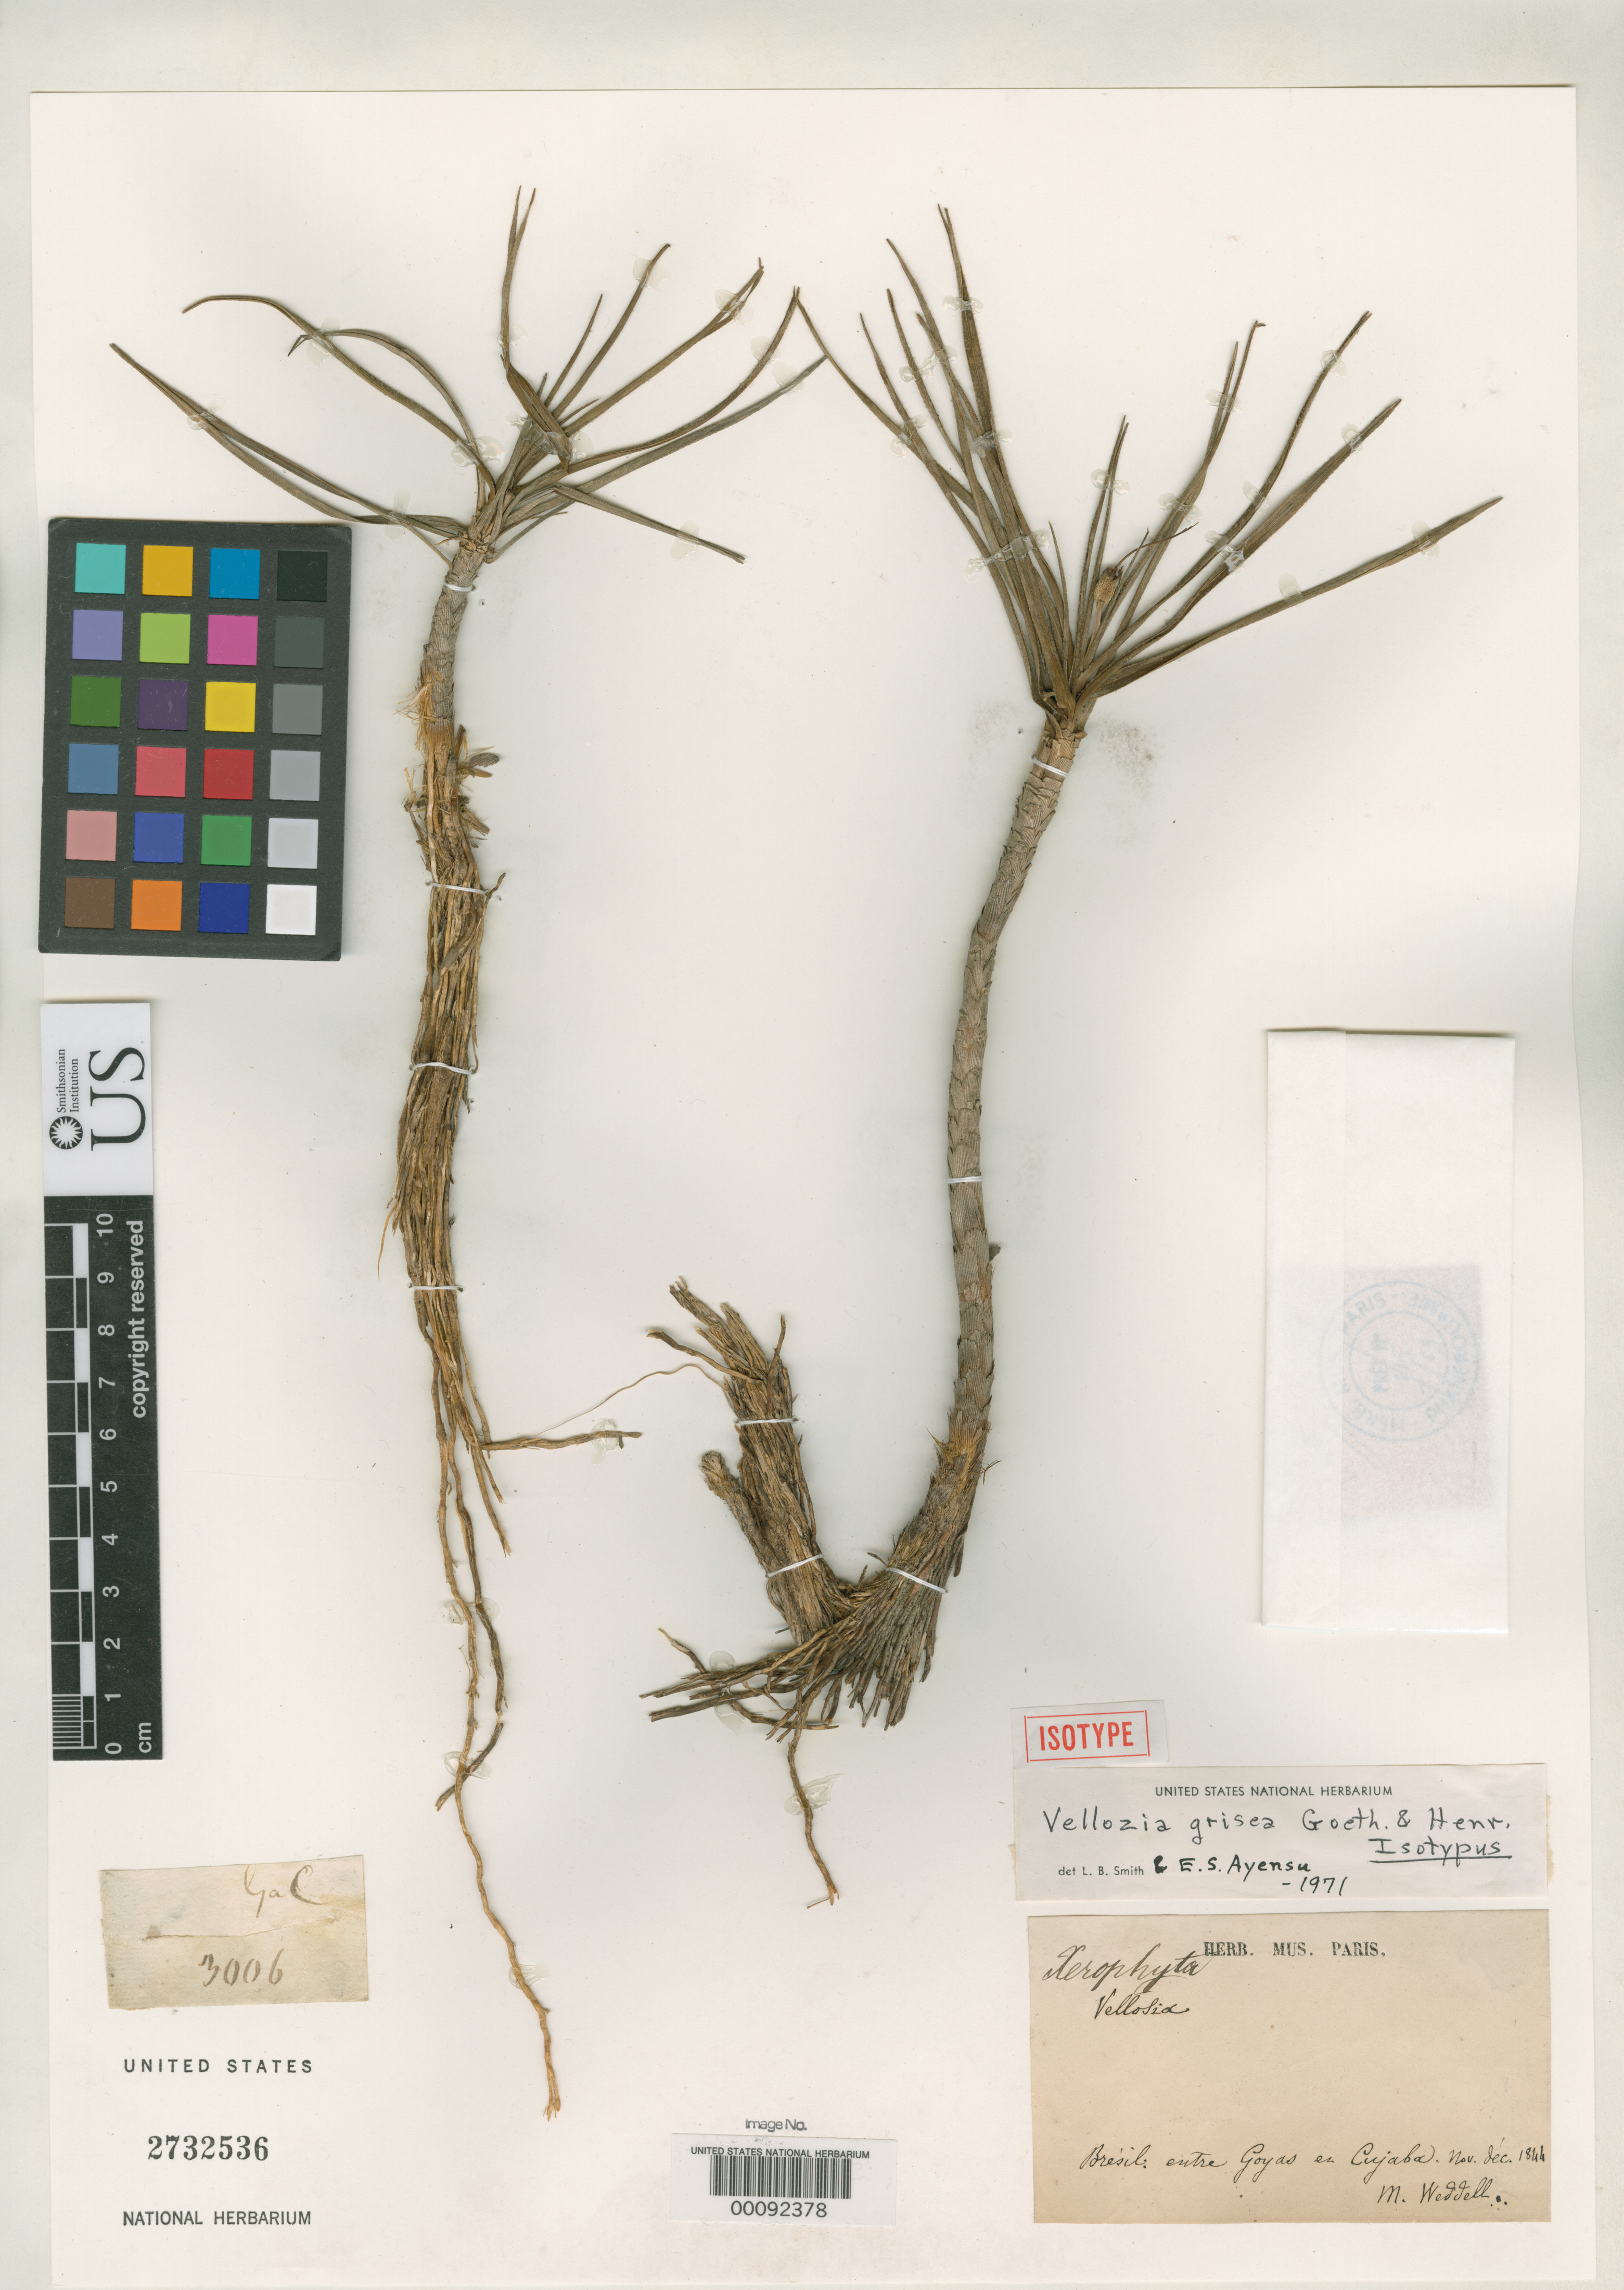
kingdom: Plantae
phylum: Tracheophyta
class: Liliopsida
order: Pandanales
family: Velloziaceae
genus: Vellozia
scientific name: Vellozia grisea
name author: Goethart & Henr. in Henr.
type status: Isotype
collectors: H. A. Weddell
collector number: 3006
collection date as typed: Nov 1844 to -- Dec 1844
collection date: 1844-11/1844-12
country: Brazil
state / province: Goiás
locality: Cuiaba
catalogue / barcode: US 2732536